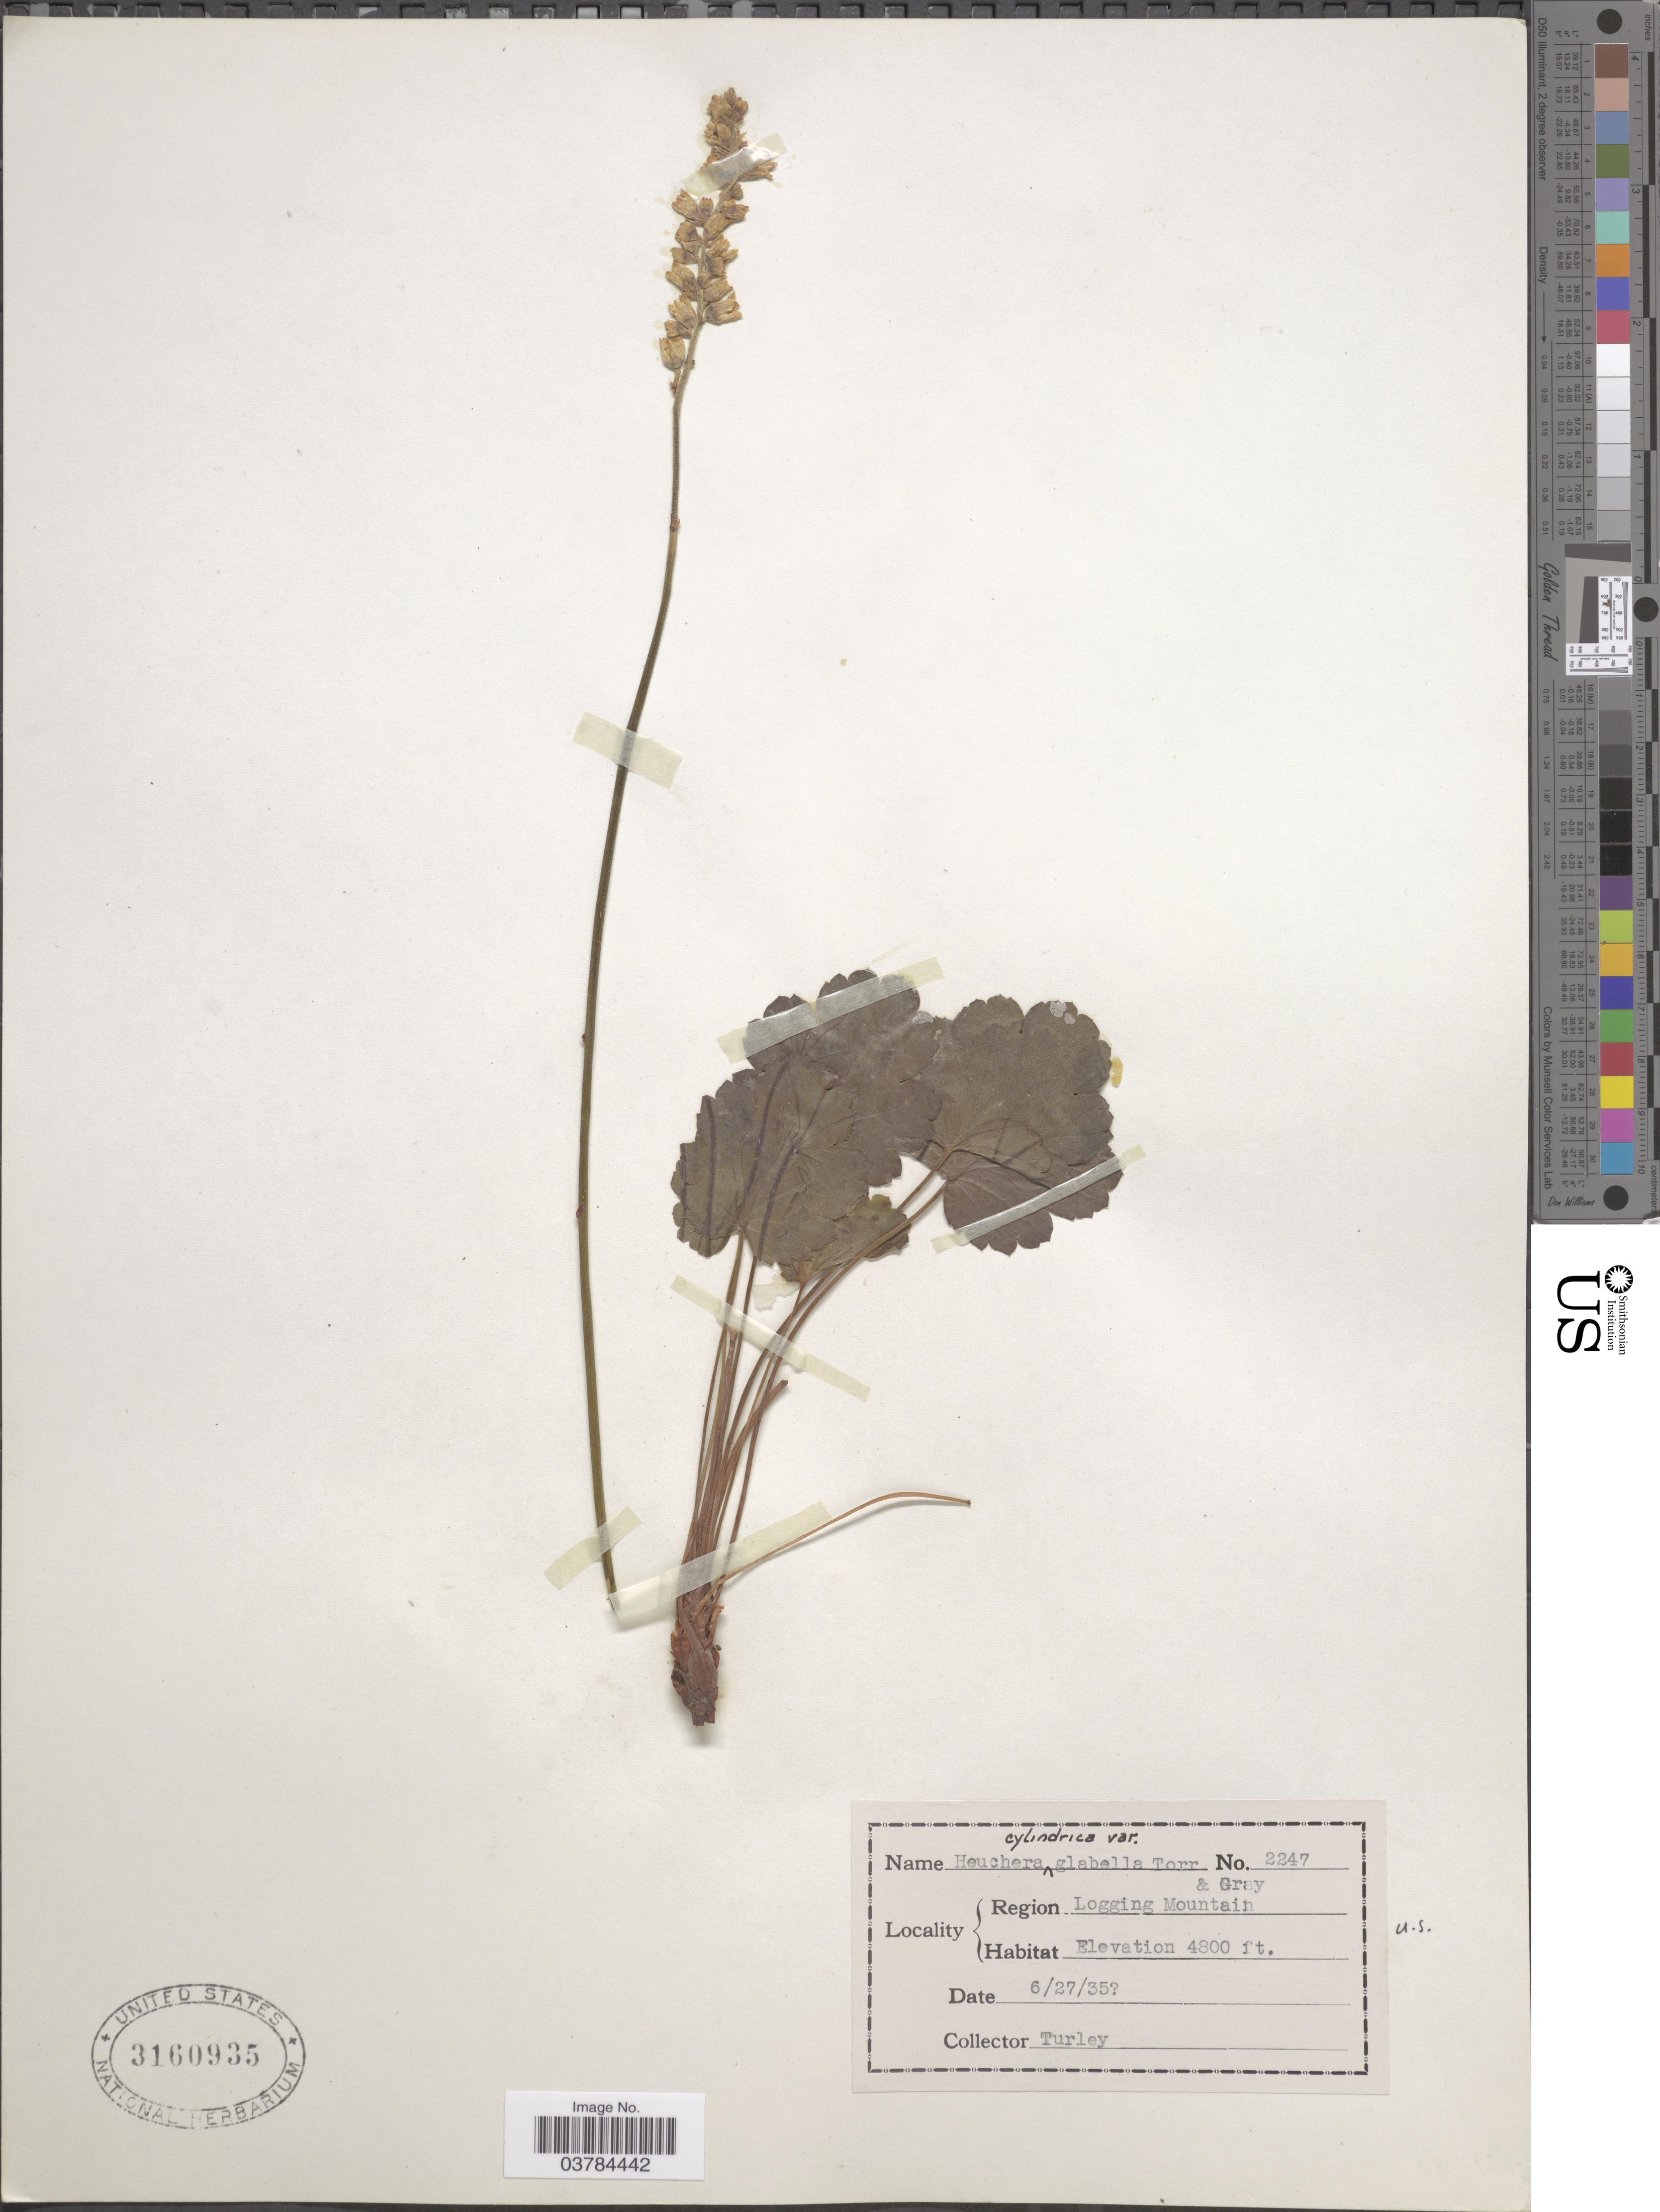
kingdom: Plantae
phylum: Tracheophyta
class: Magnoliopsida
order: Saxifragales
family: Saxifragaceae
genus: Heuchera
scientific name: Heuchera glabella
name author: Torr. & A. Gray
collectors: Turley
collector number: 2247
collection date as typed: Transcribed d/m/y: 27/6/35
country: United States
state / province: Montana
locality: Region Logging Mountain.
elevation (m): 1463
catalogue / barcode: US 3160935